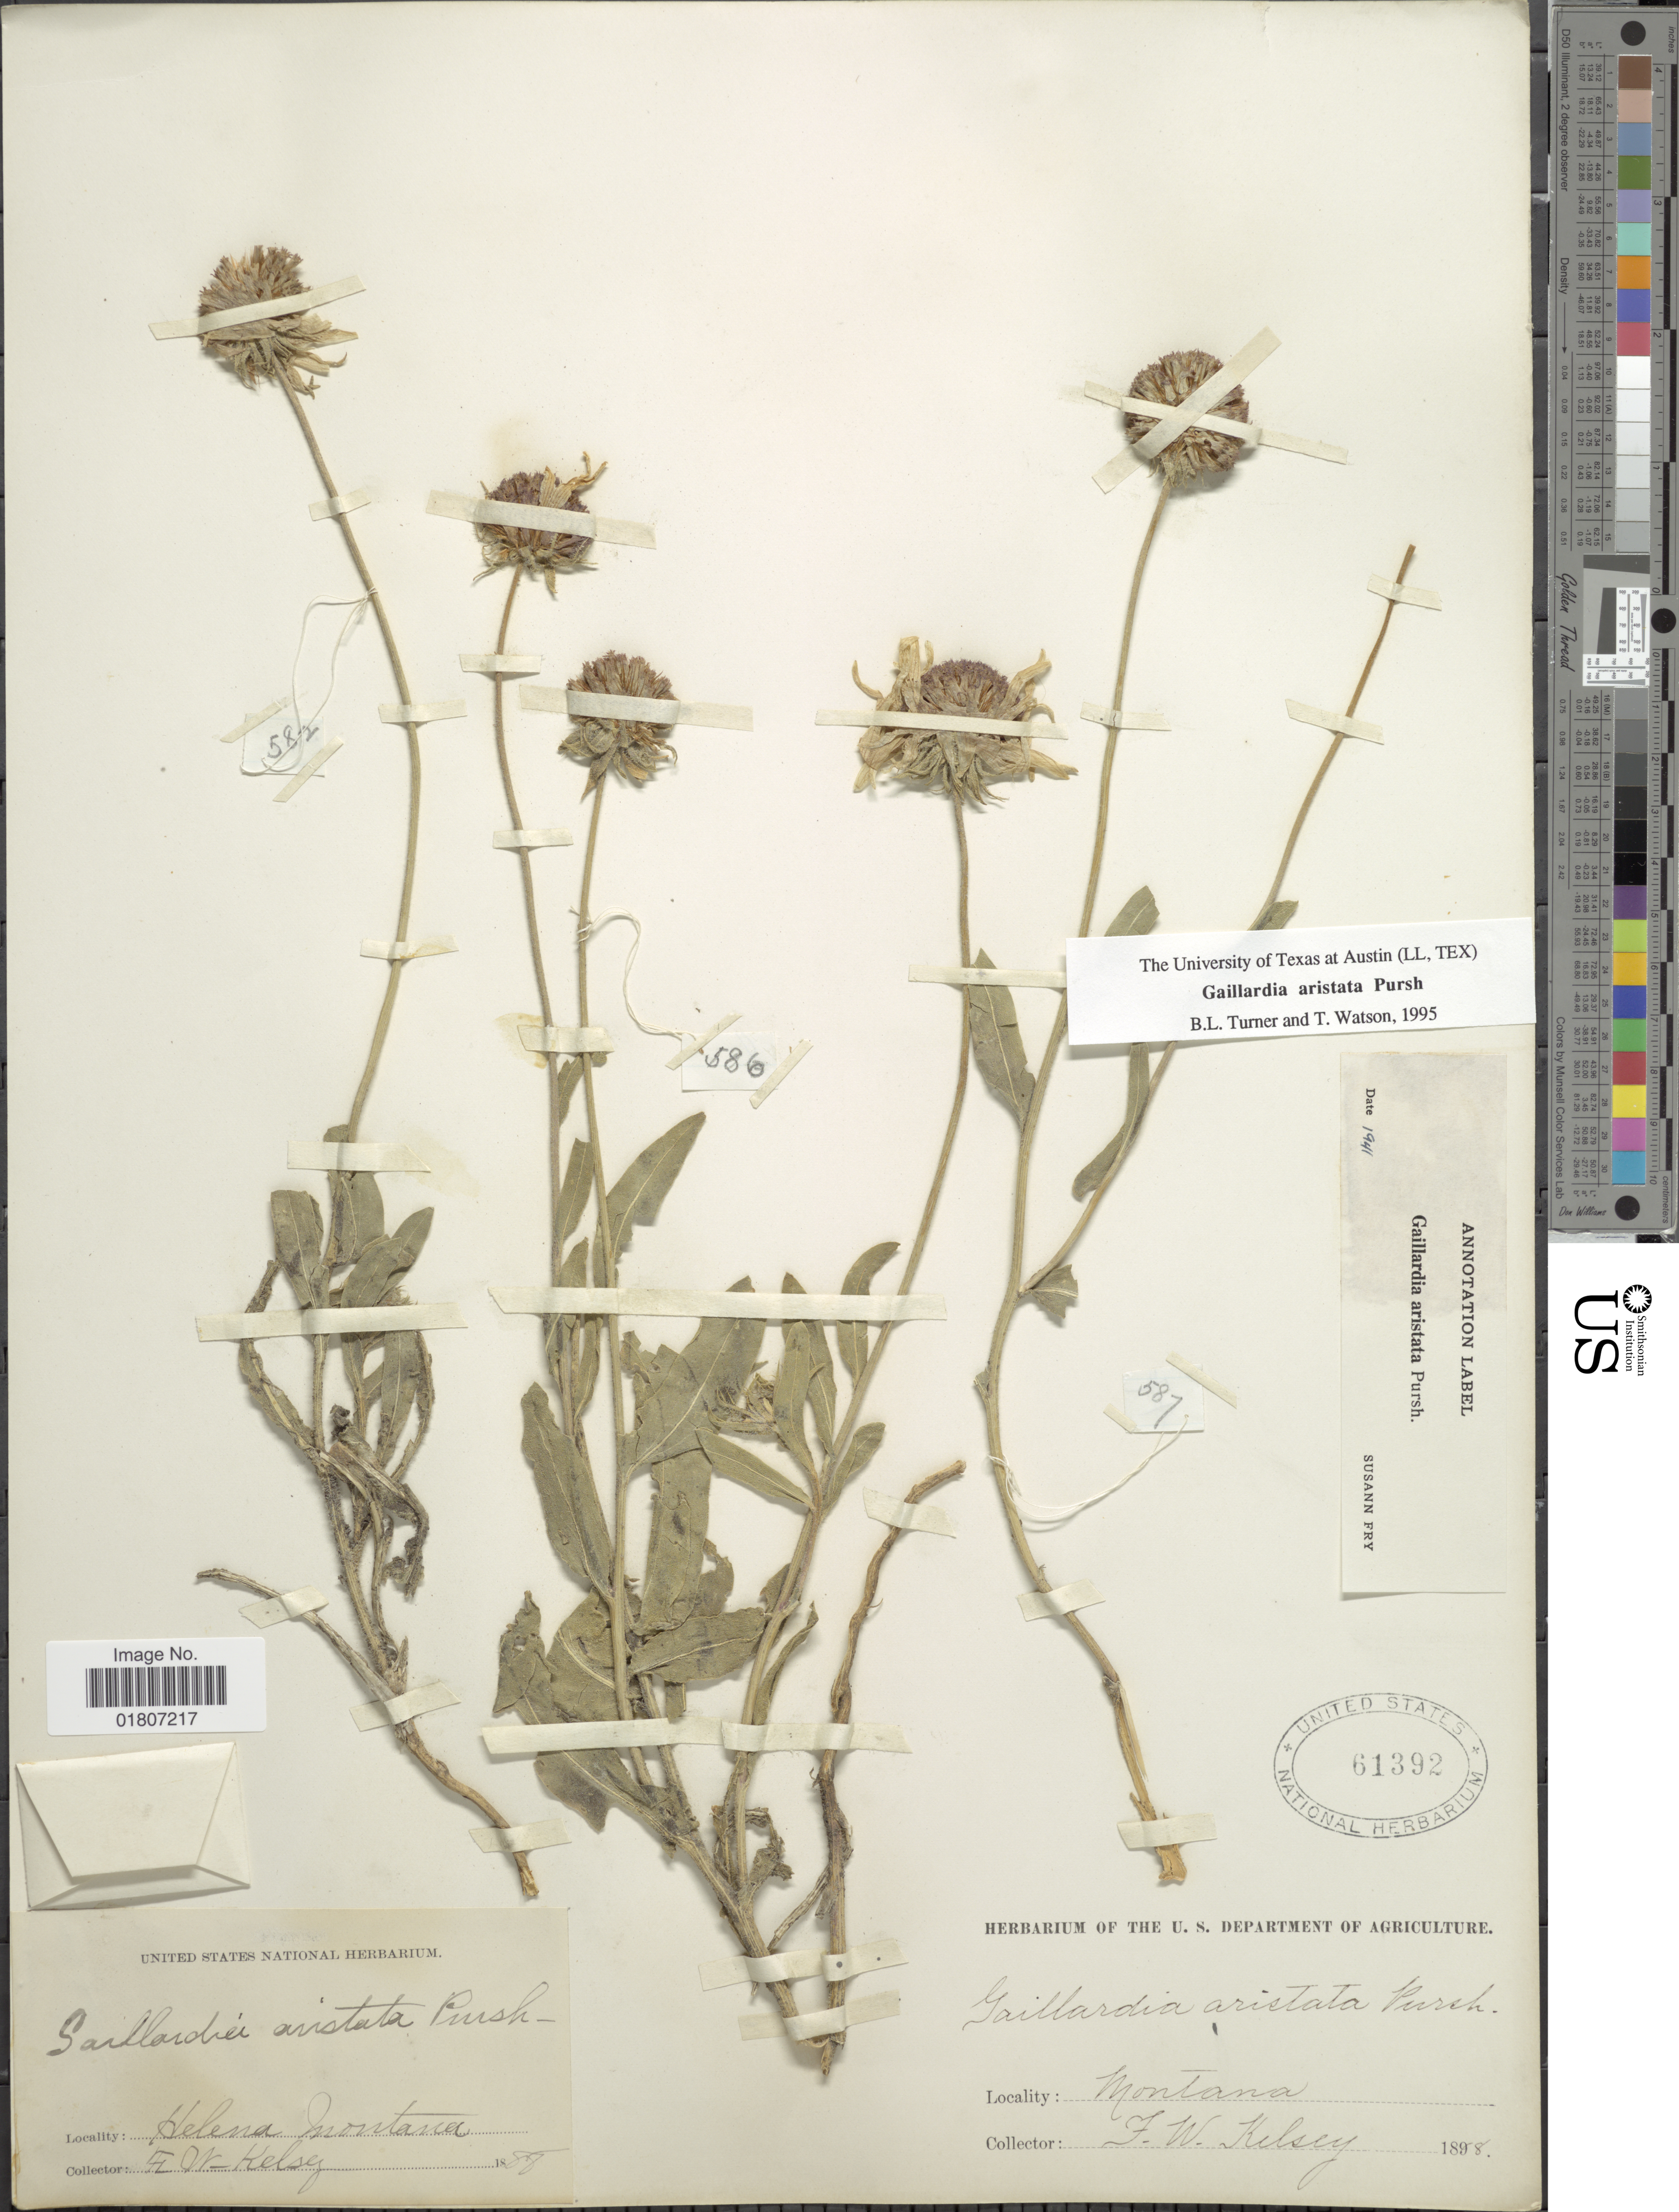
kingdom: Plantae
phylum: Tracheophyta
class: Magnoliopsida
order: Asterales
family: Asteraceae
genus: Gaillardia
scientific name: Gaillardia aristata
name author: Pursh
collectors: F. Kelsey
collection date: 1888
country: United States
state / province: Montana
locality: Helena Montana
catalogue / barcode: US 61392